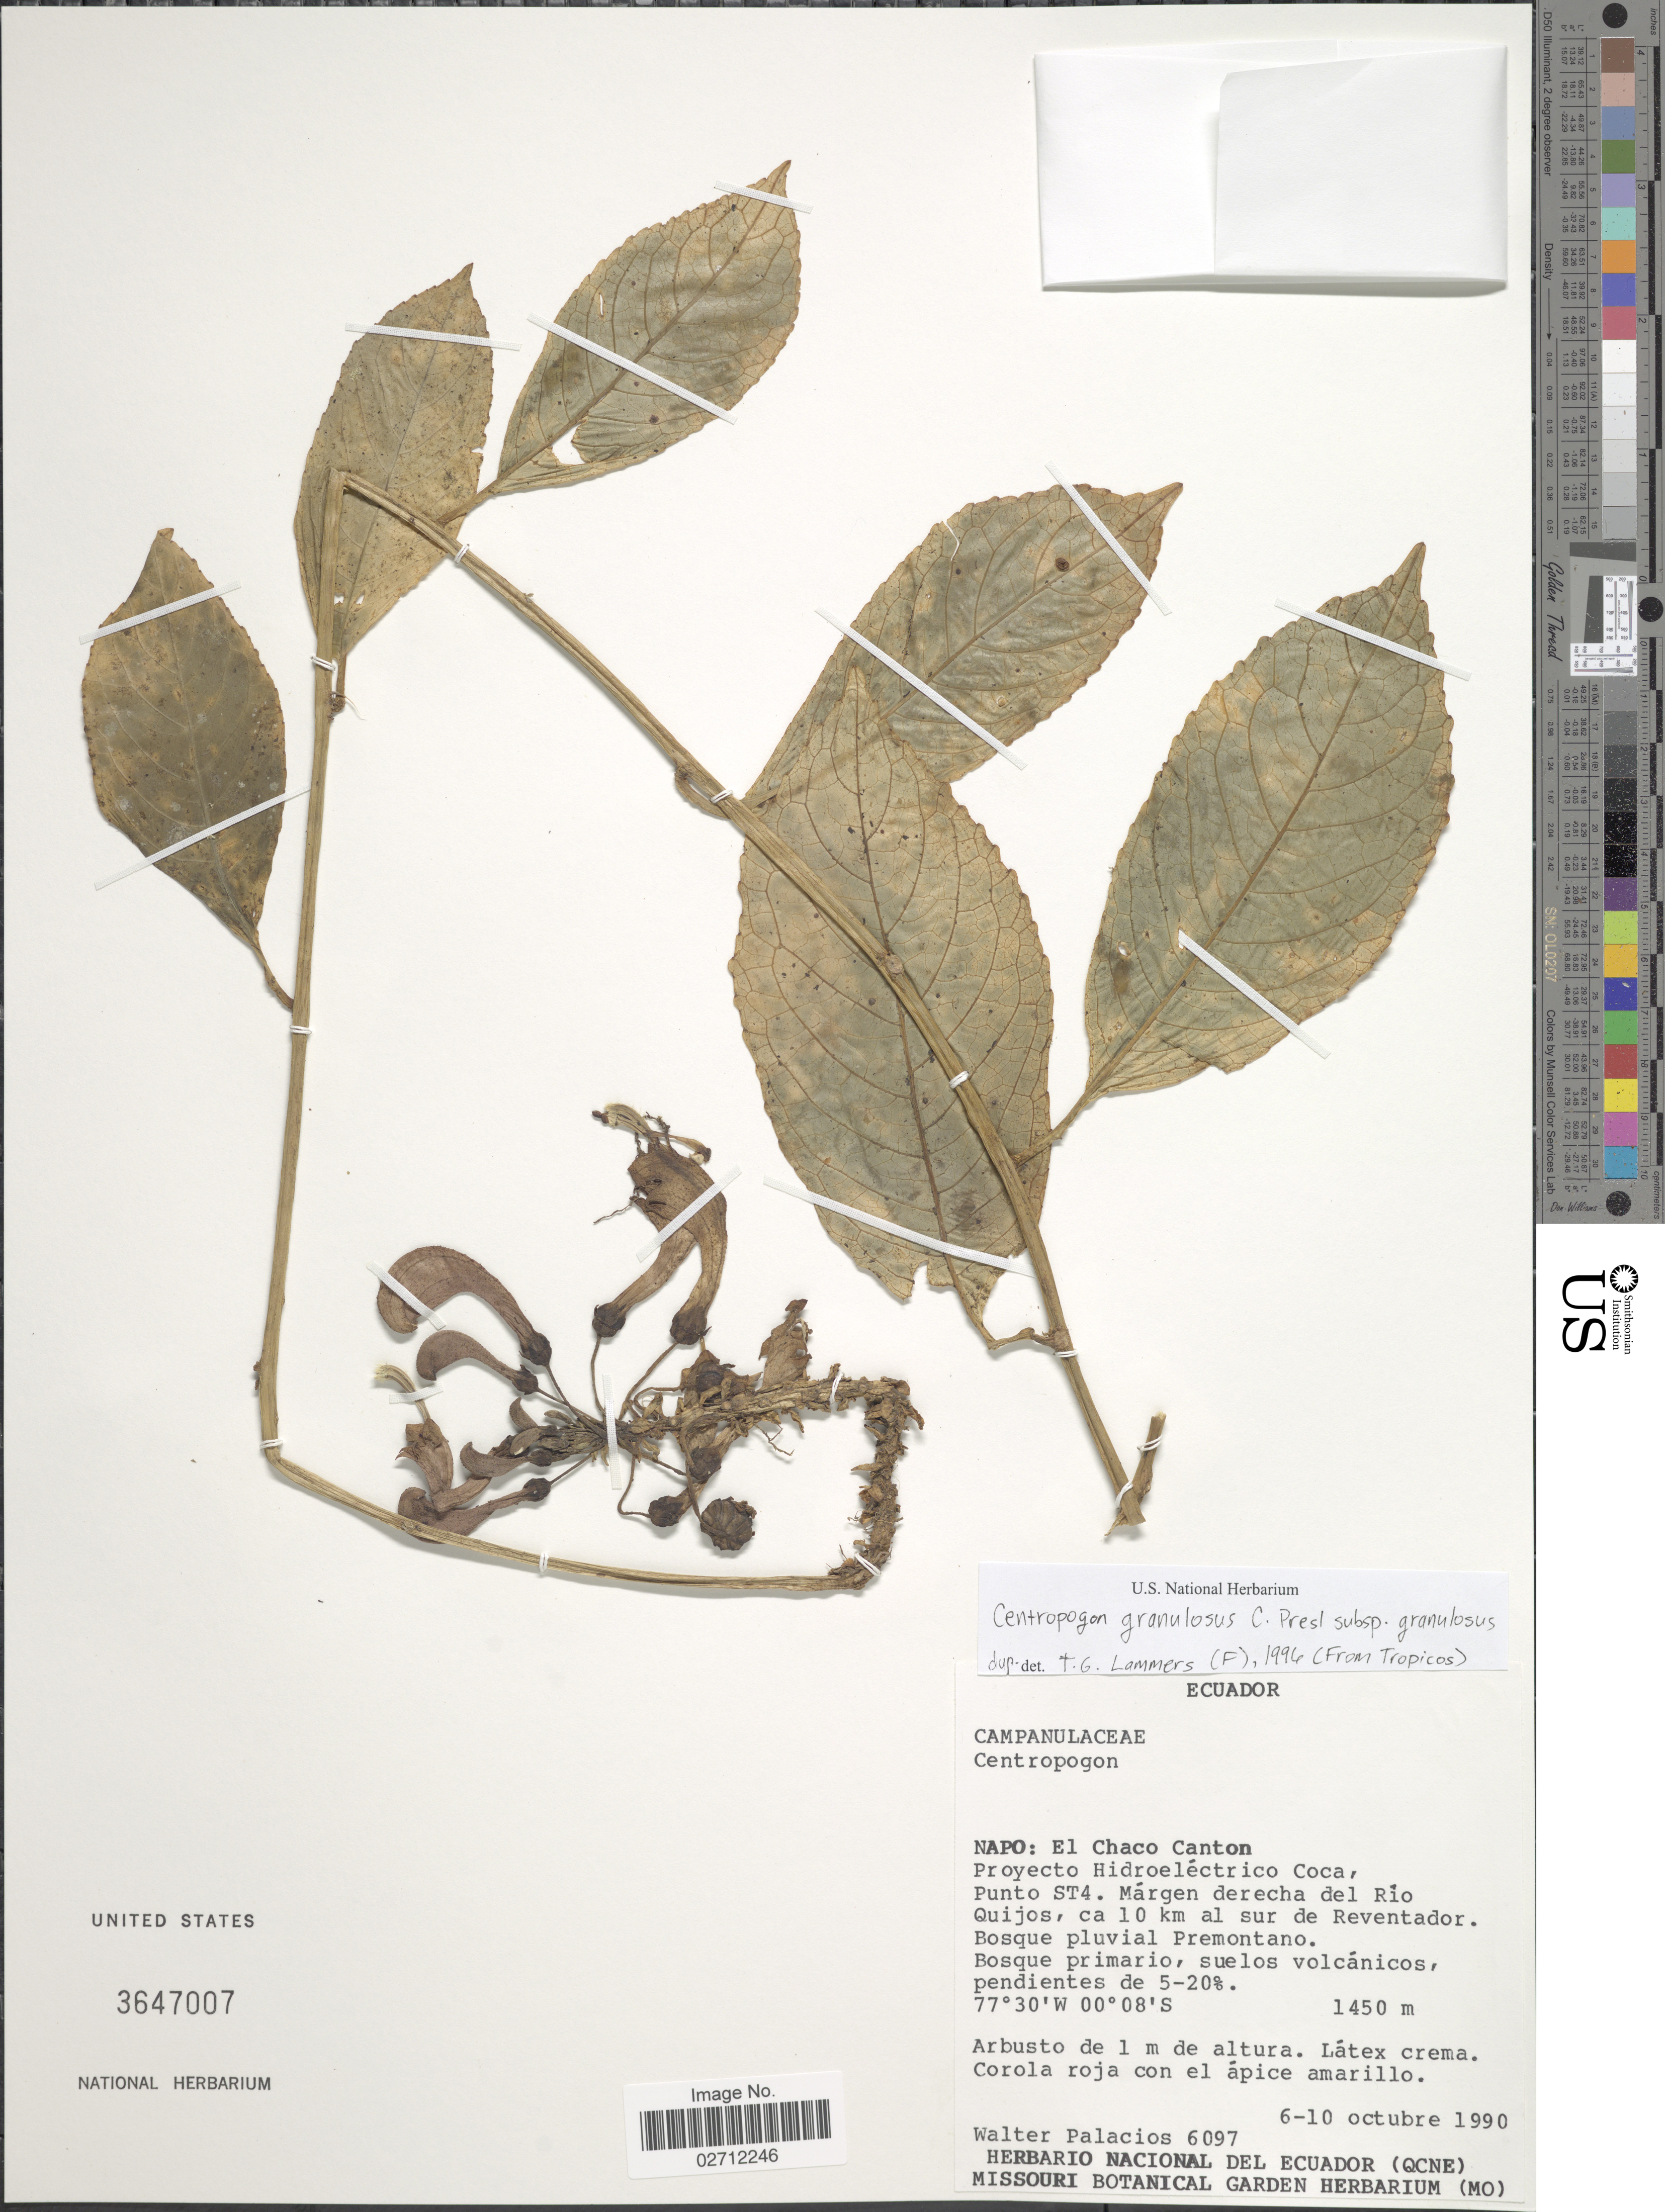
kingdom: Plantae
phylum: Tracheophyta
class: Magnoliopsida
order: Asterales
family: Campanulaceae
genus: Centropogon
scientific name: Centropogon granulosus subsp. granulosus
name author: C. Presl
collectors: W. Palacios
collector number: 6097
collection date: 1990-10-06/1990-10-10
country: Ecuador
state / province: Napo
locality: El Chacon Canton, Proyecto Hidroelectrico derecha del Rio Punto ST4, Margen derecha del Rio Quijos, ca 10 km al sur de Reventador.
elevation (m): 1450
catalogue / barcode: US 3647007